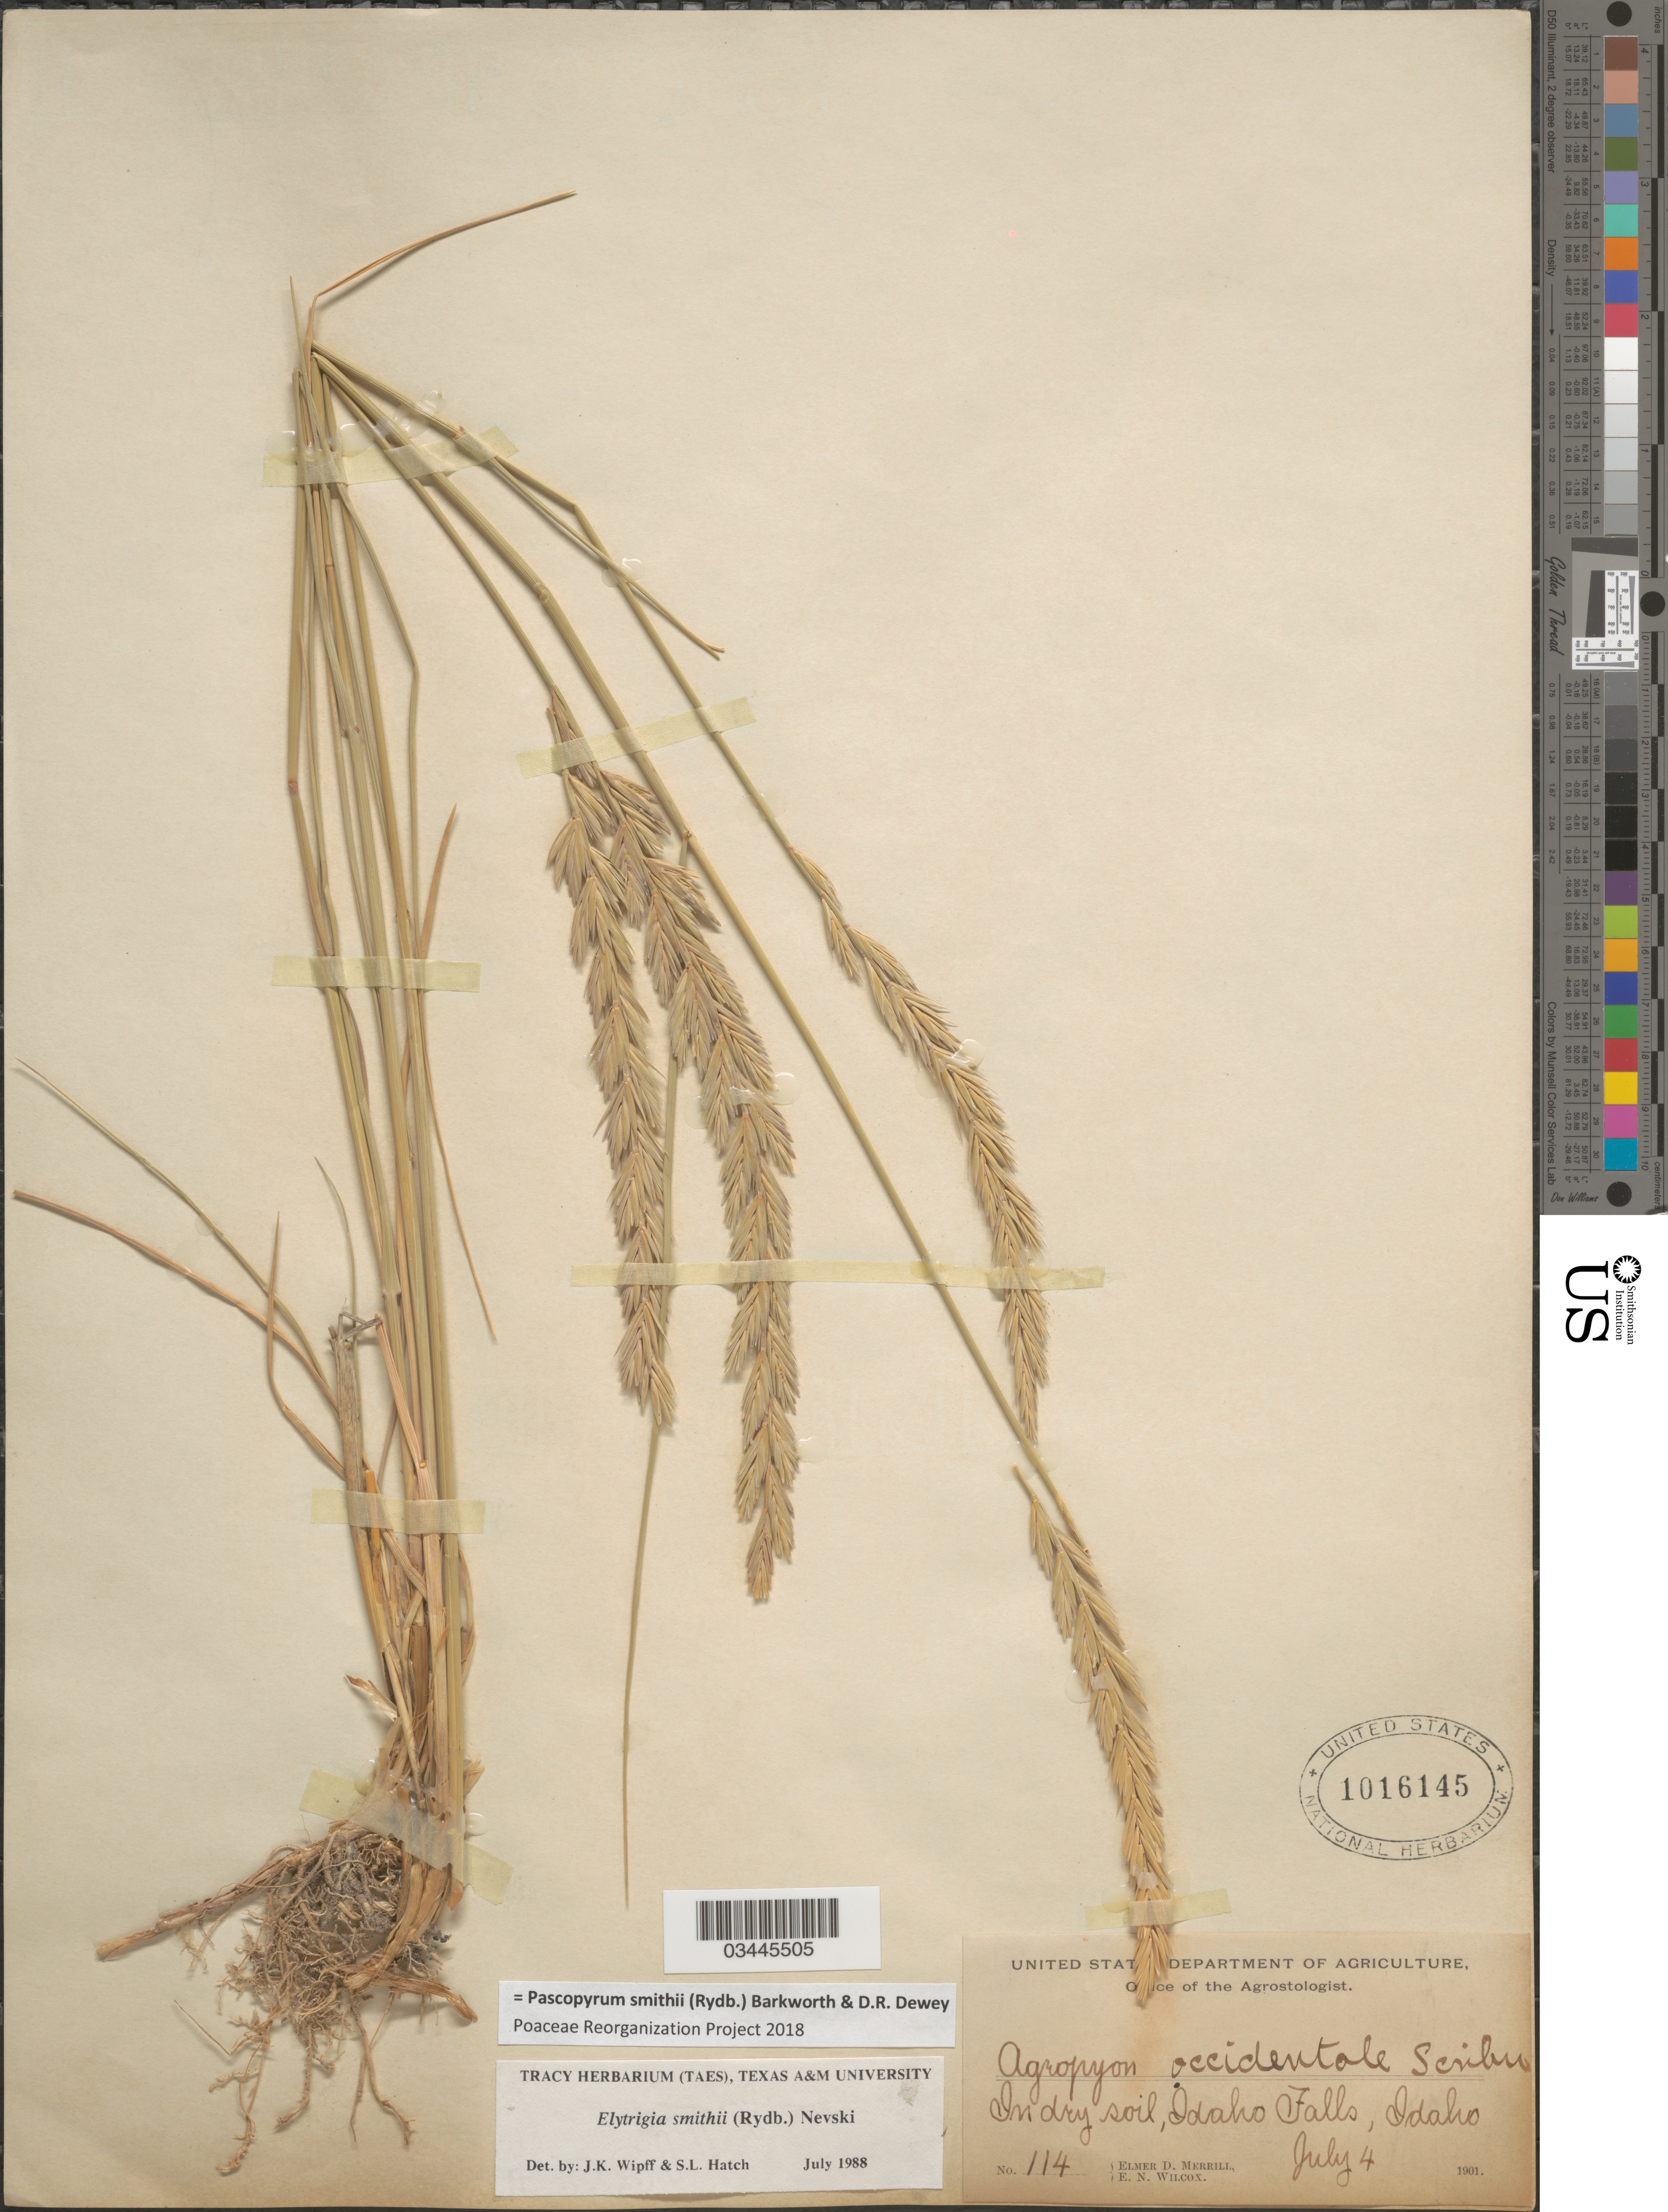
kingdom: Plantae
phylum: Tracheophyta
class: Liliopsida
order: Poales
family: Poaceae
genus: Pascopyrum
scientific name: Pascopyrum smithii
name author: (Rydb.) Barkworth & Dewey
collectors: E. D. Merrill & E. Wilcox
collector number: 114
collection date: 1901-07-04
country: United States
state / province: Idaho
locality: In dry soil, Idaho Falls.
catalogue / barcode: US 1016145